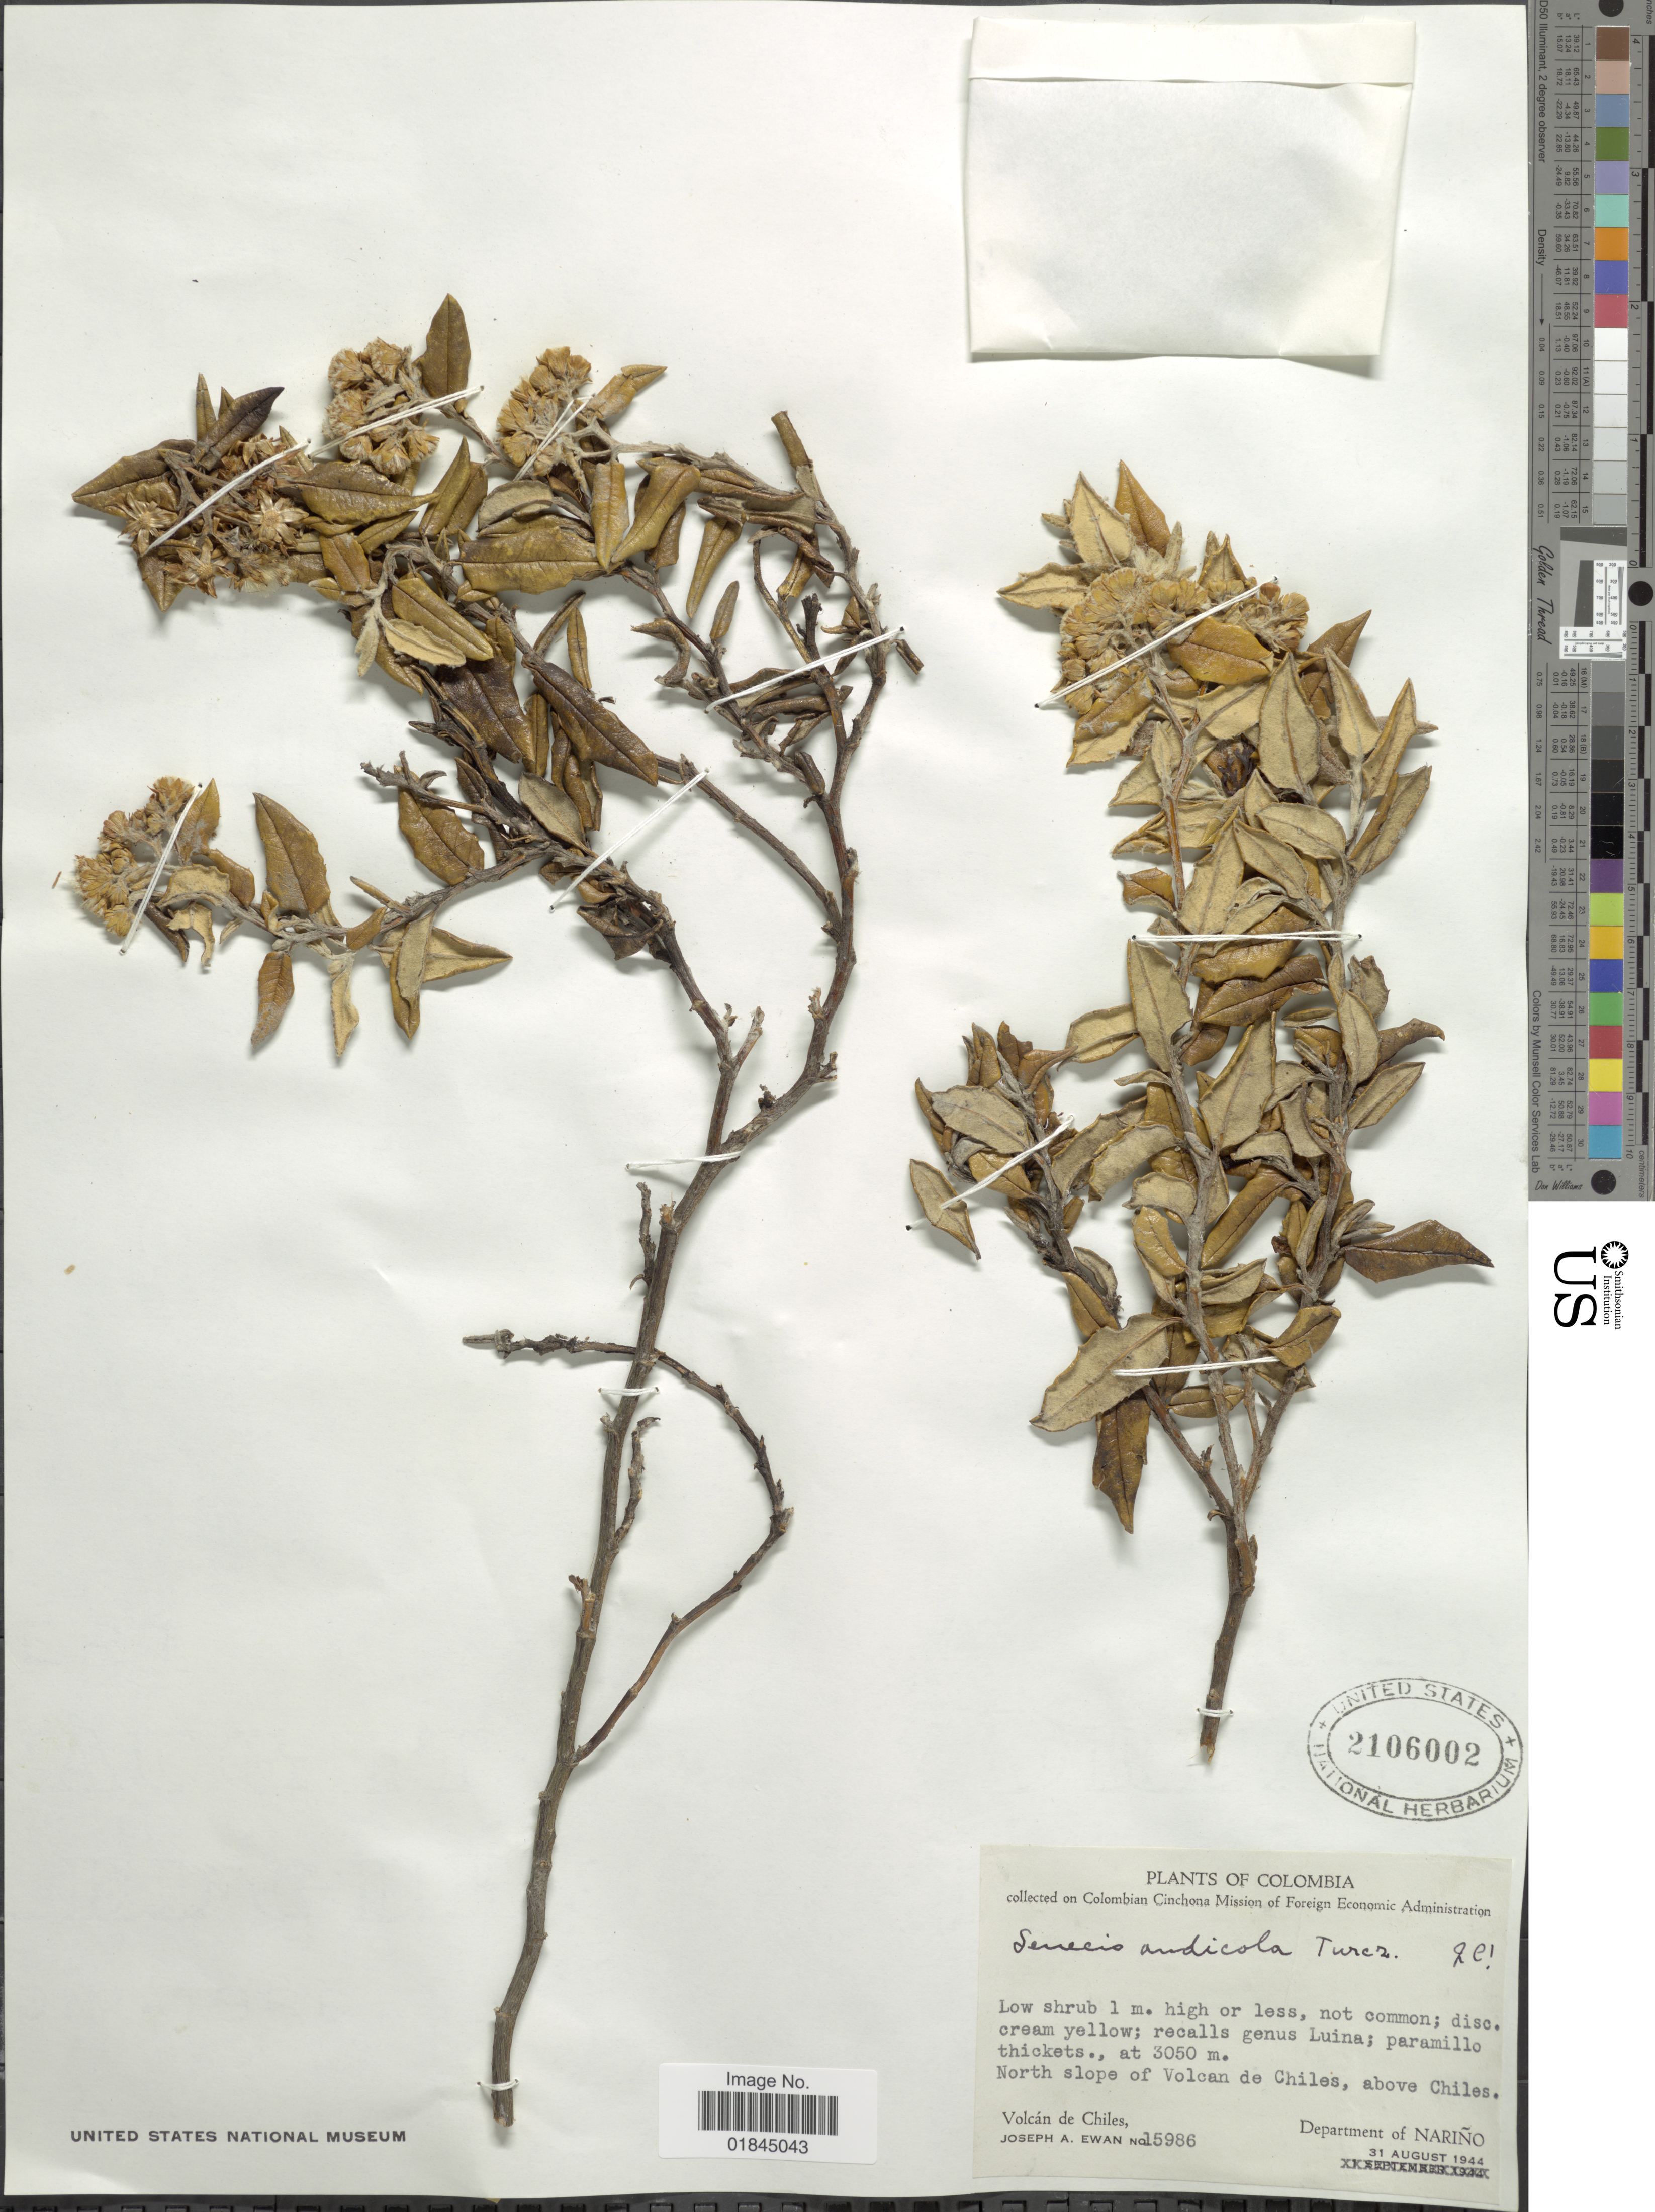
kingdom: Plantae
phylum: Tracheophyta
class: Magnoliopsida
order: Asterales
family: Asteraceae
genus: Pentacalia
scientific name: Pentacalia andicola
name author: (Turcz.) Cuatrec.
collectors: J. A. Ewan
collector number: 15986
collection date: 1944-08-31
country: Colombia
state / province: Nariño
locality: Volcan de Chiles. North slope of Volcan de Chiles, above Chiles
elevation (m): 3050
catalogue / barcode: US 2106002